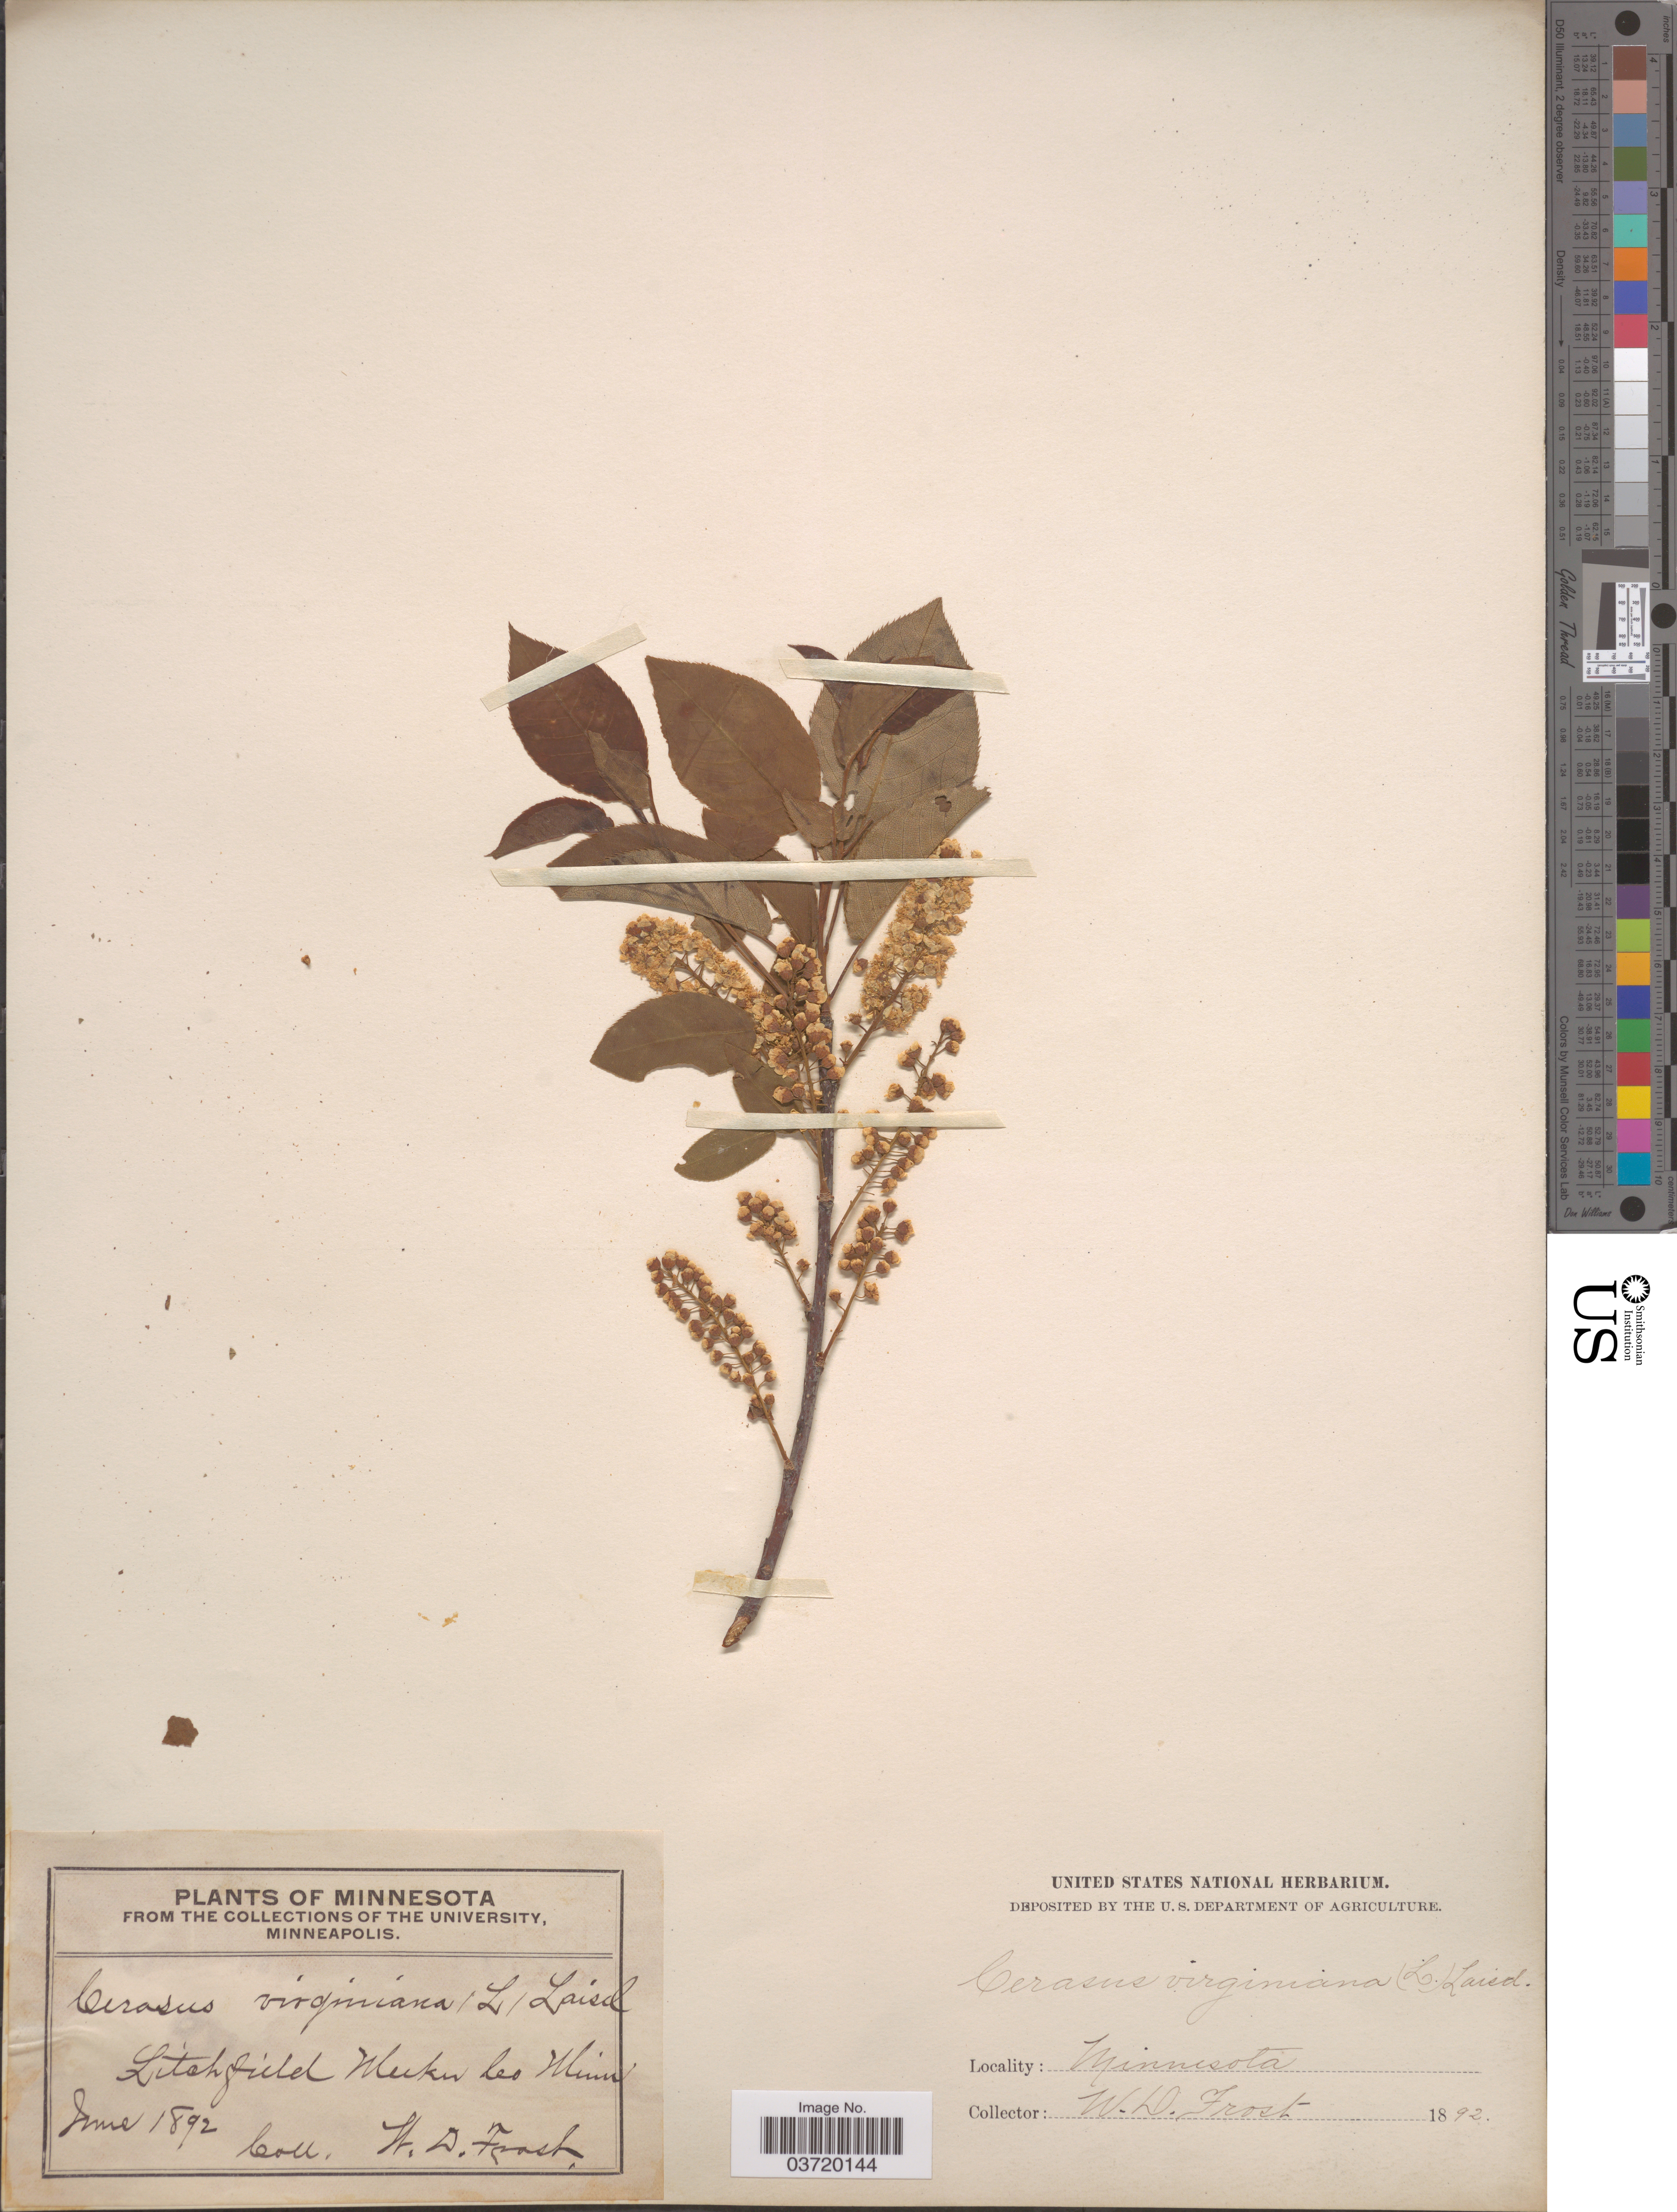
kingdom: Plantae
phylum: Tracheophyta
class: Magnoliopsida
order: Rosales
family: Rosaceae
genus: Prunus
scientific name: Prunus virginiana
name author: L.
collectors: W. Frost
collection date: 1892-06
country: United States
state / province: Minnesota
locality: Litchfield Meeker Co.